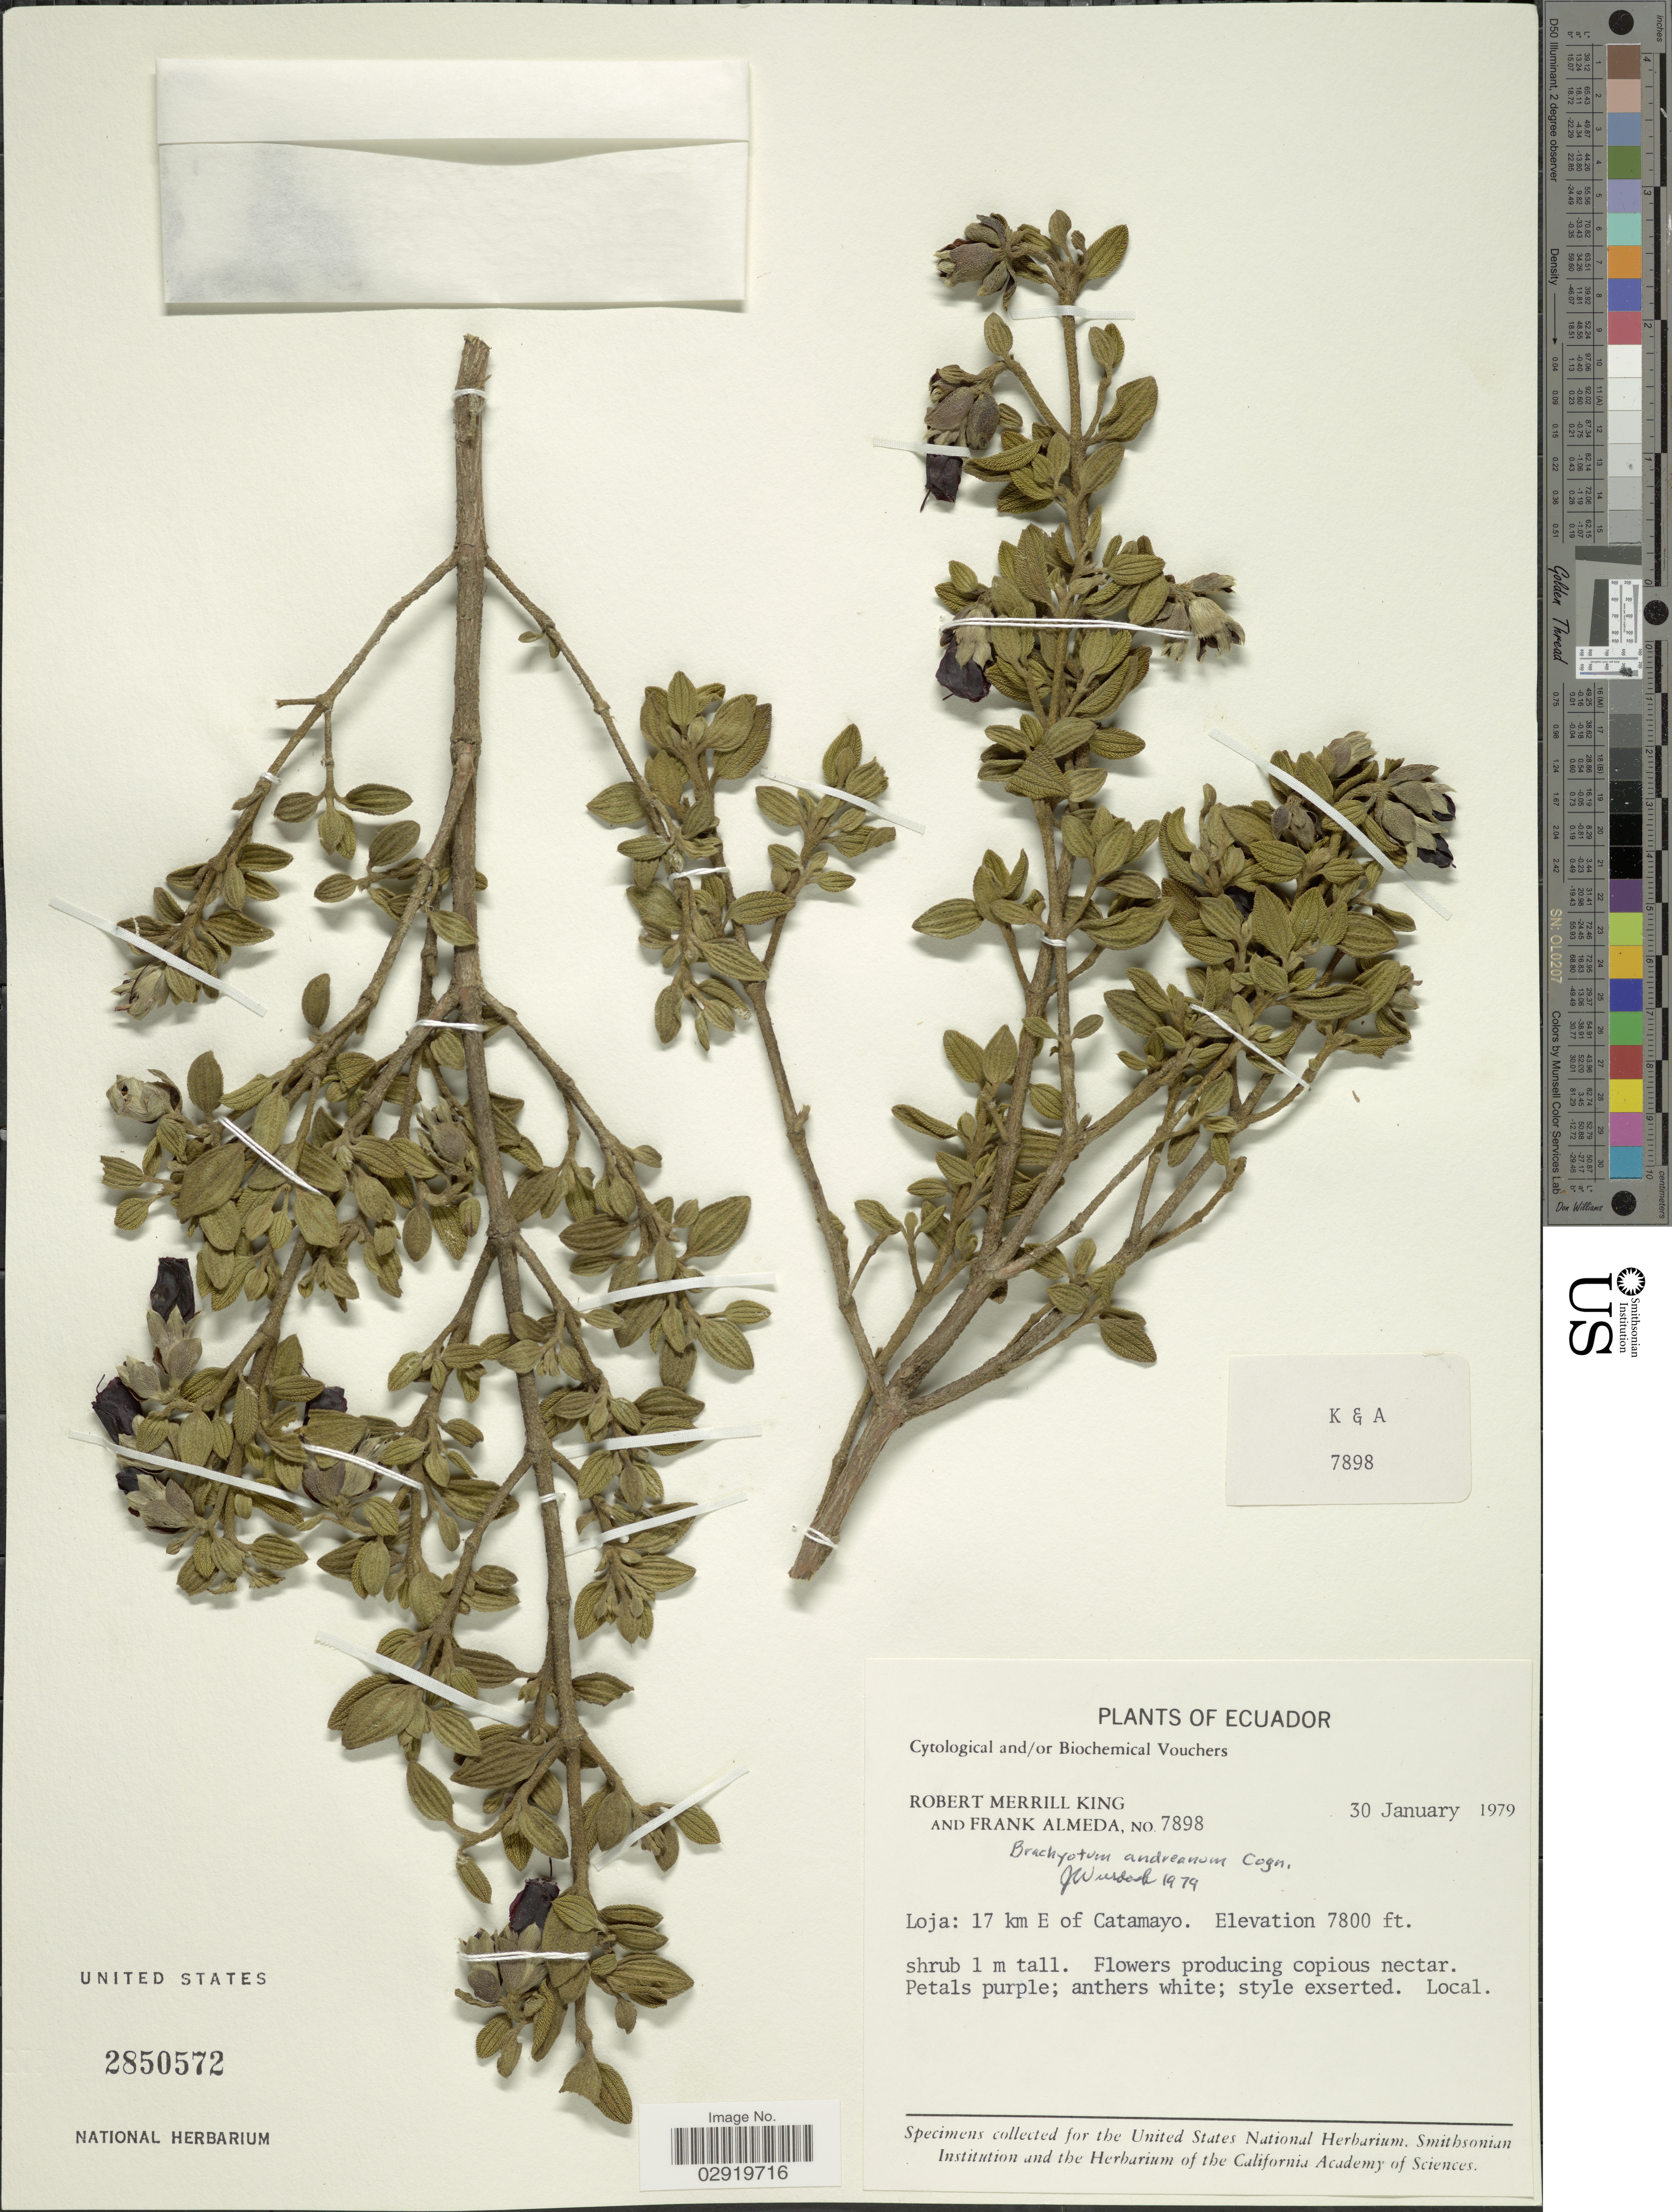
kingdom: Plantae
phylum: Tracheophyta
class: Magnoliopsida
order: Myrtales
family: Melastomataceae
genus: Brachyotum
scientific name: Brachyotum andreanum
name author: Cogn.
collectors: R. M. King & F. Almeda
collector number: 7898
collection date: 1979-01-30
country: Ecuador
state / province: Loja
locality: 17 km E of Catamayo.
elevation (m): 2377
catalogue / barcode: US 2850572